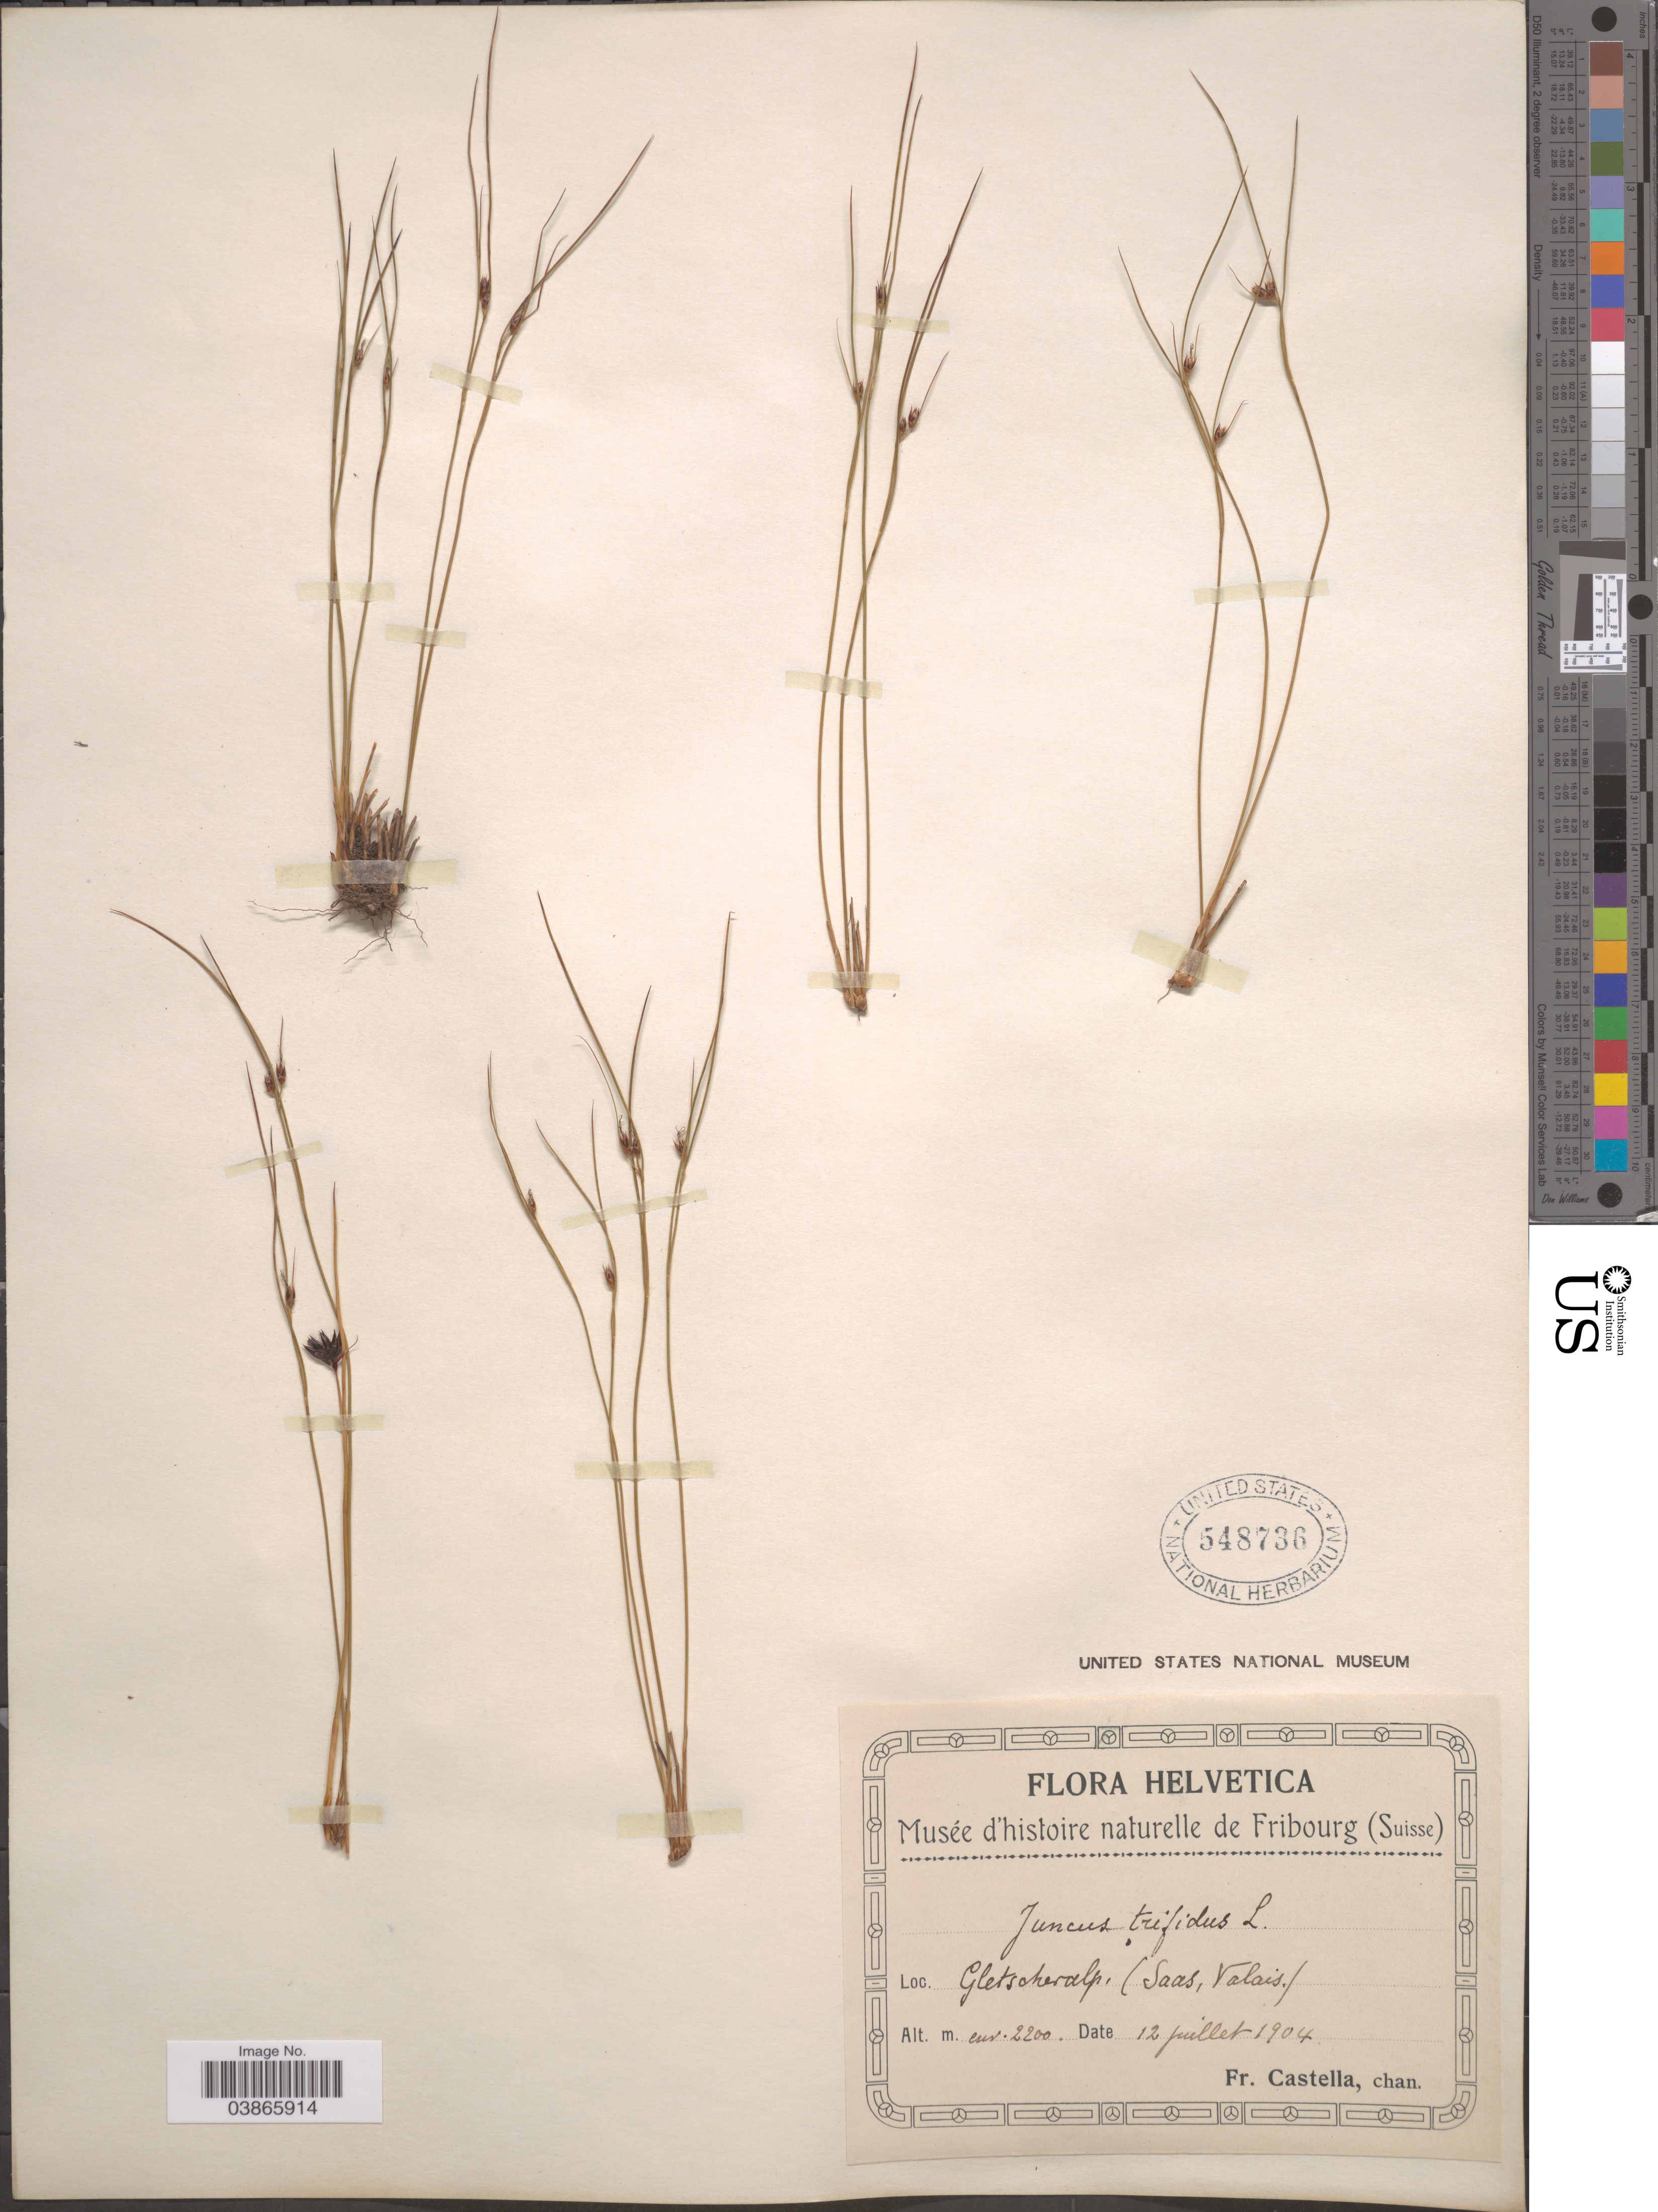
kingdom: Plantae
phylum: Tracheophyta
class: Liliopsida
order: Poales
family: Juncaceae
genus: Juncus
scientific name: Juncus trifidus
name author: L.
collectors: Fr. Castella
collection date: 1904-07-12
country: Switzerland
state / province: Valais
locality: Helvetica. Gletscheralp. (Saas, Valais).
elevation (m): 2200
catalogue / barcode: US 548736